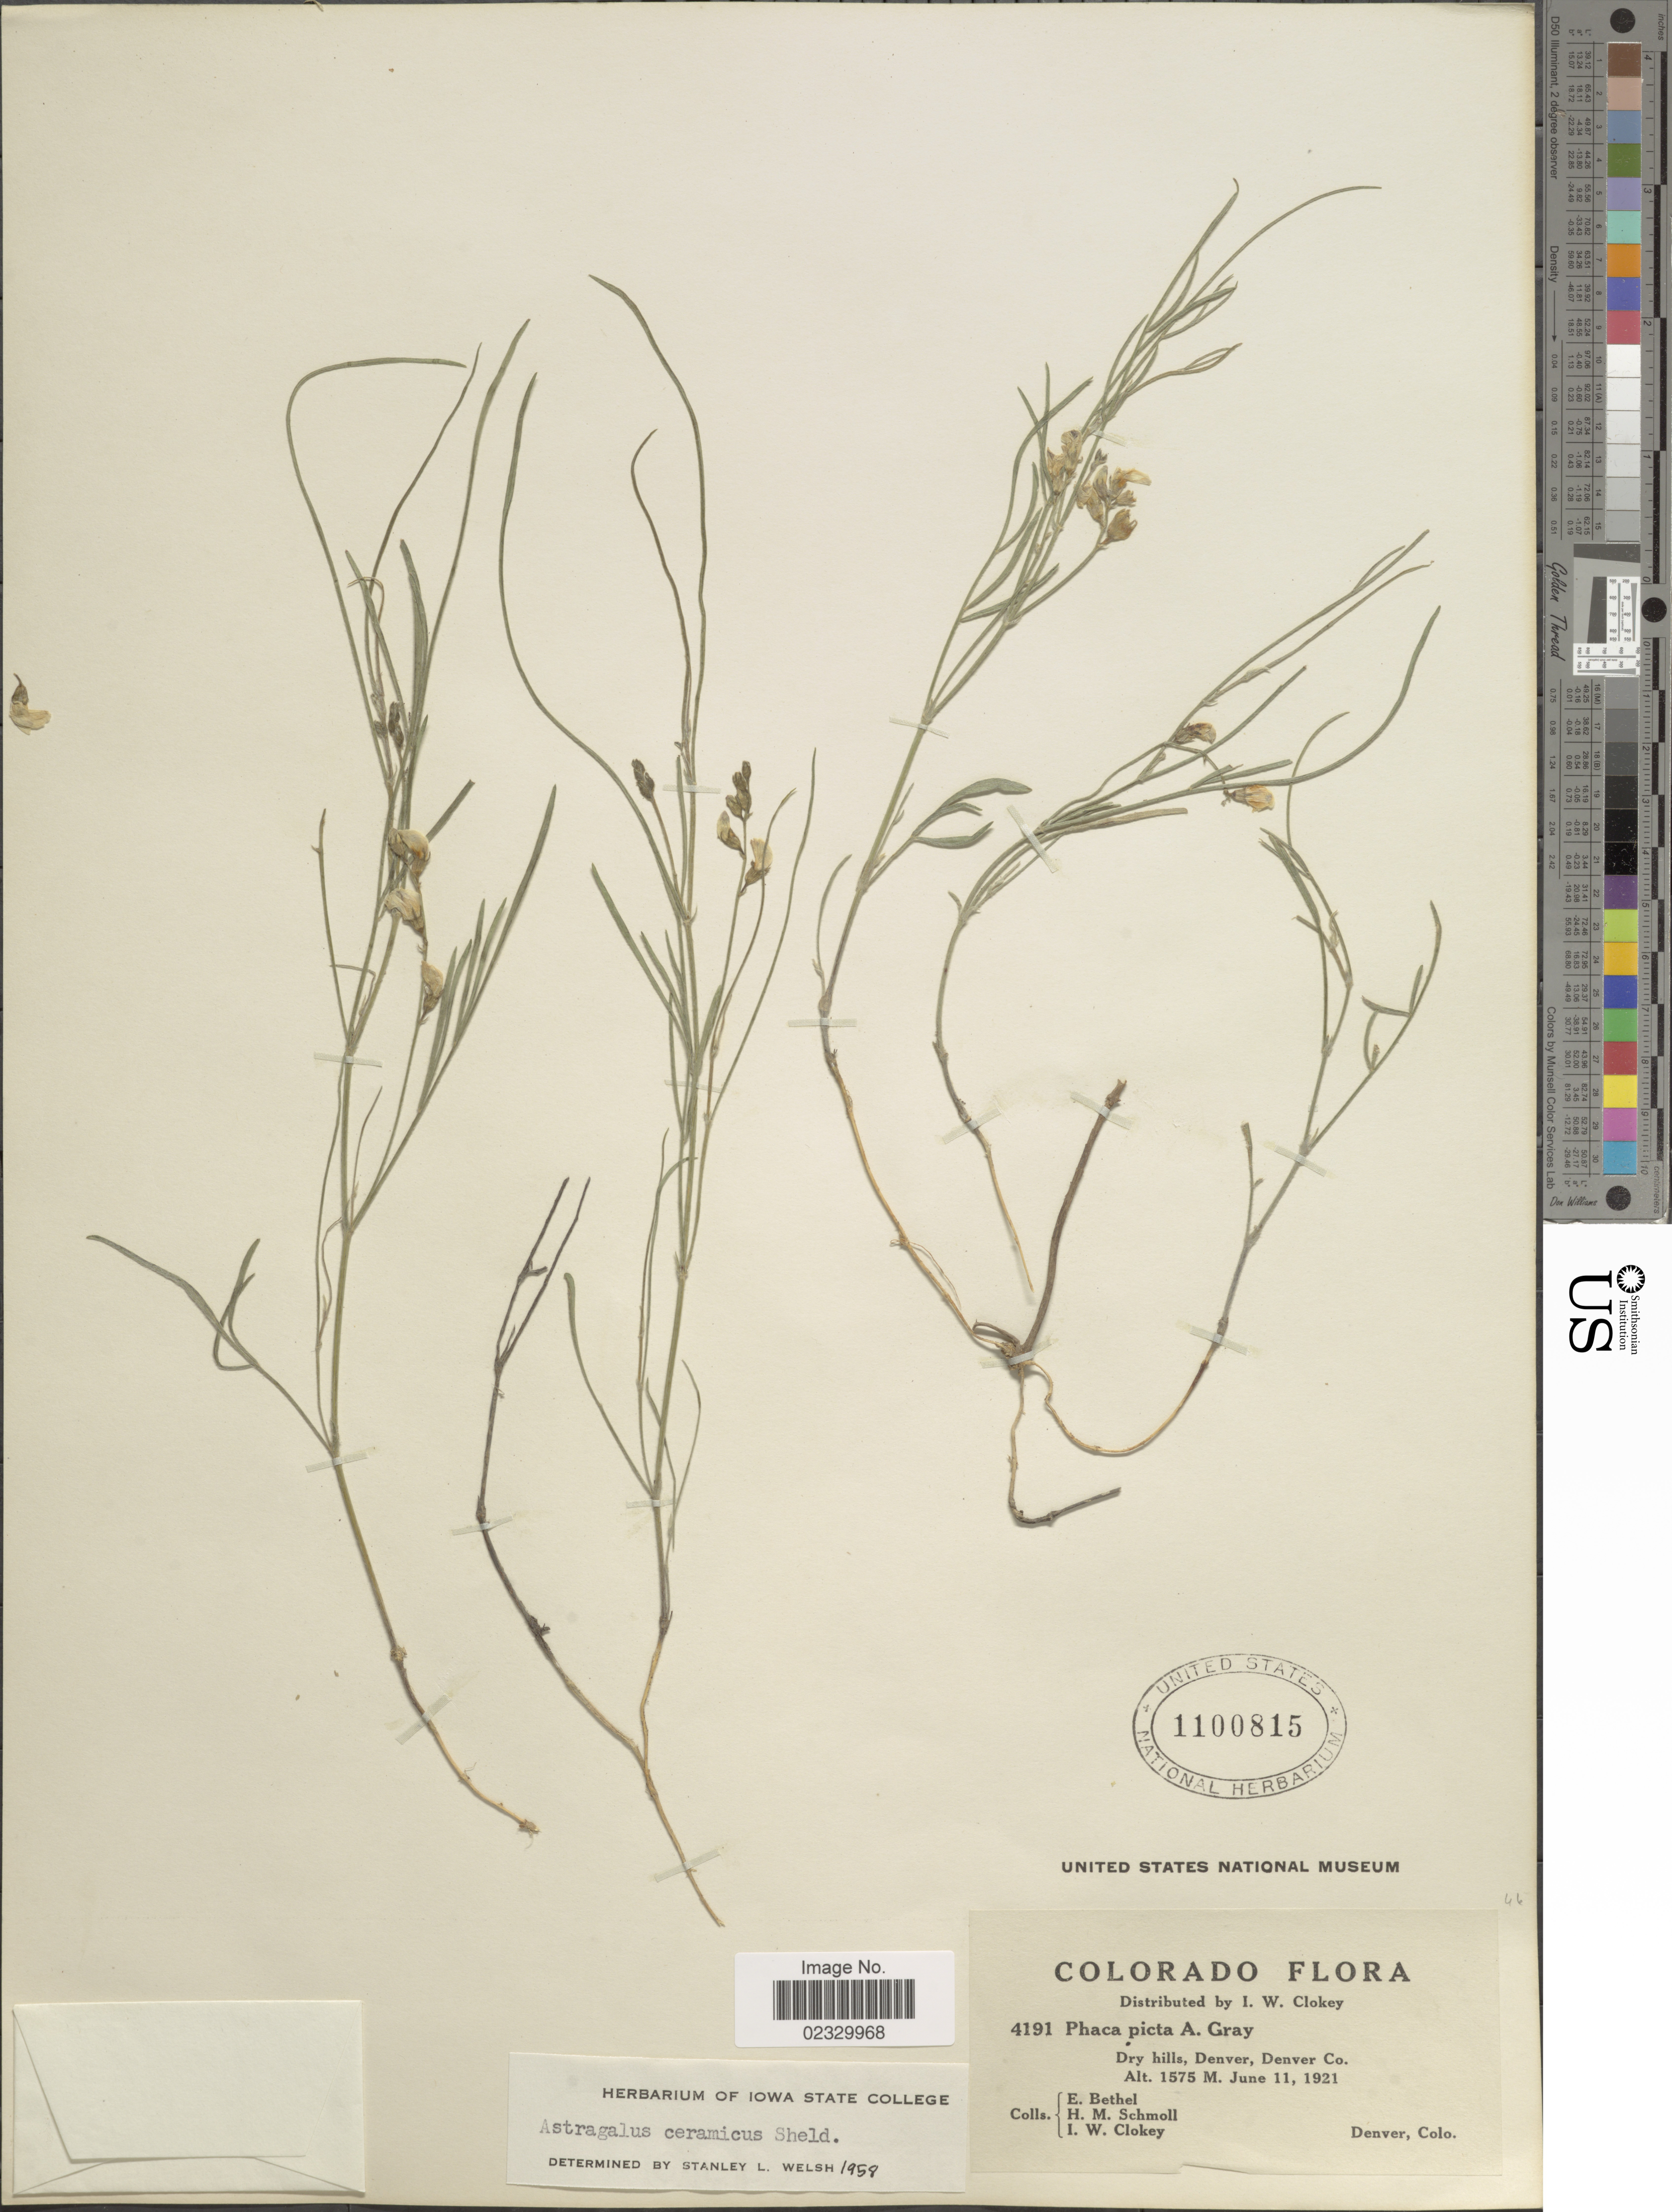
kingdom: Plantae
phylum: Tracheophyta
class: Magnoliopsida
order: Fabales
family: Fabaceae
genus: Astragalus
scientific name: Astragalus ceramicus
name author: E. Sheld.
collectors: E. Bethel, H. Schmoll & I. W. Clokey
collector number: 4191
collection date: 1921-06-11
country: United States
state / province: Colorado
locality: Dry hills, Denver, Denver Co.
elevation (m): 1575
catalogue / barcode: US 1100815